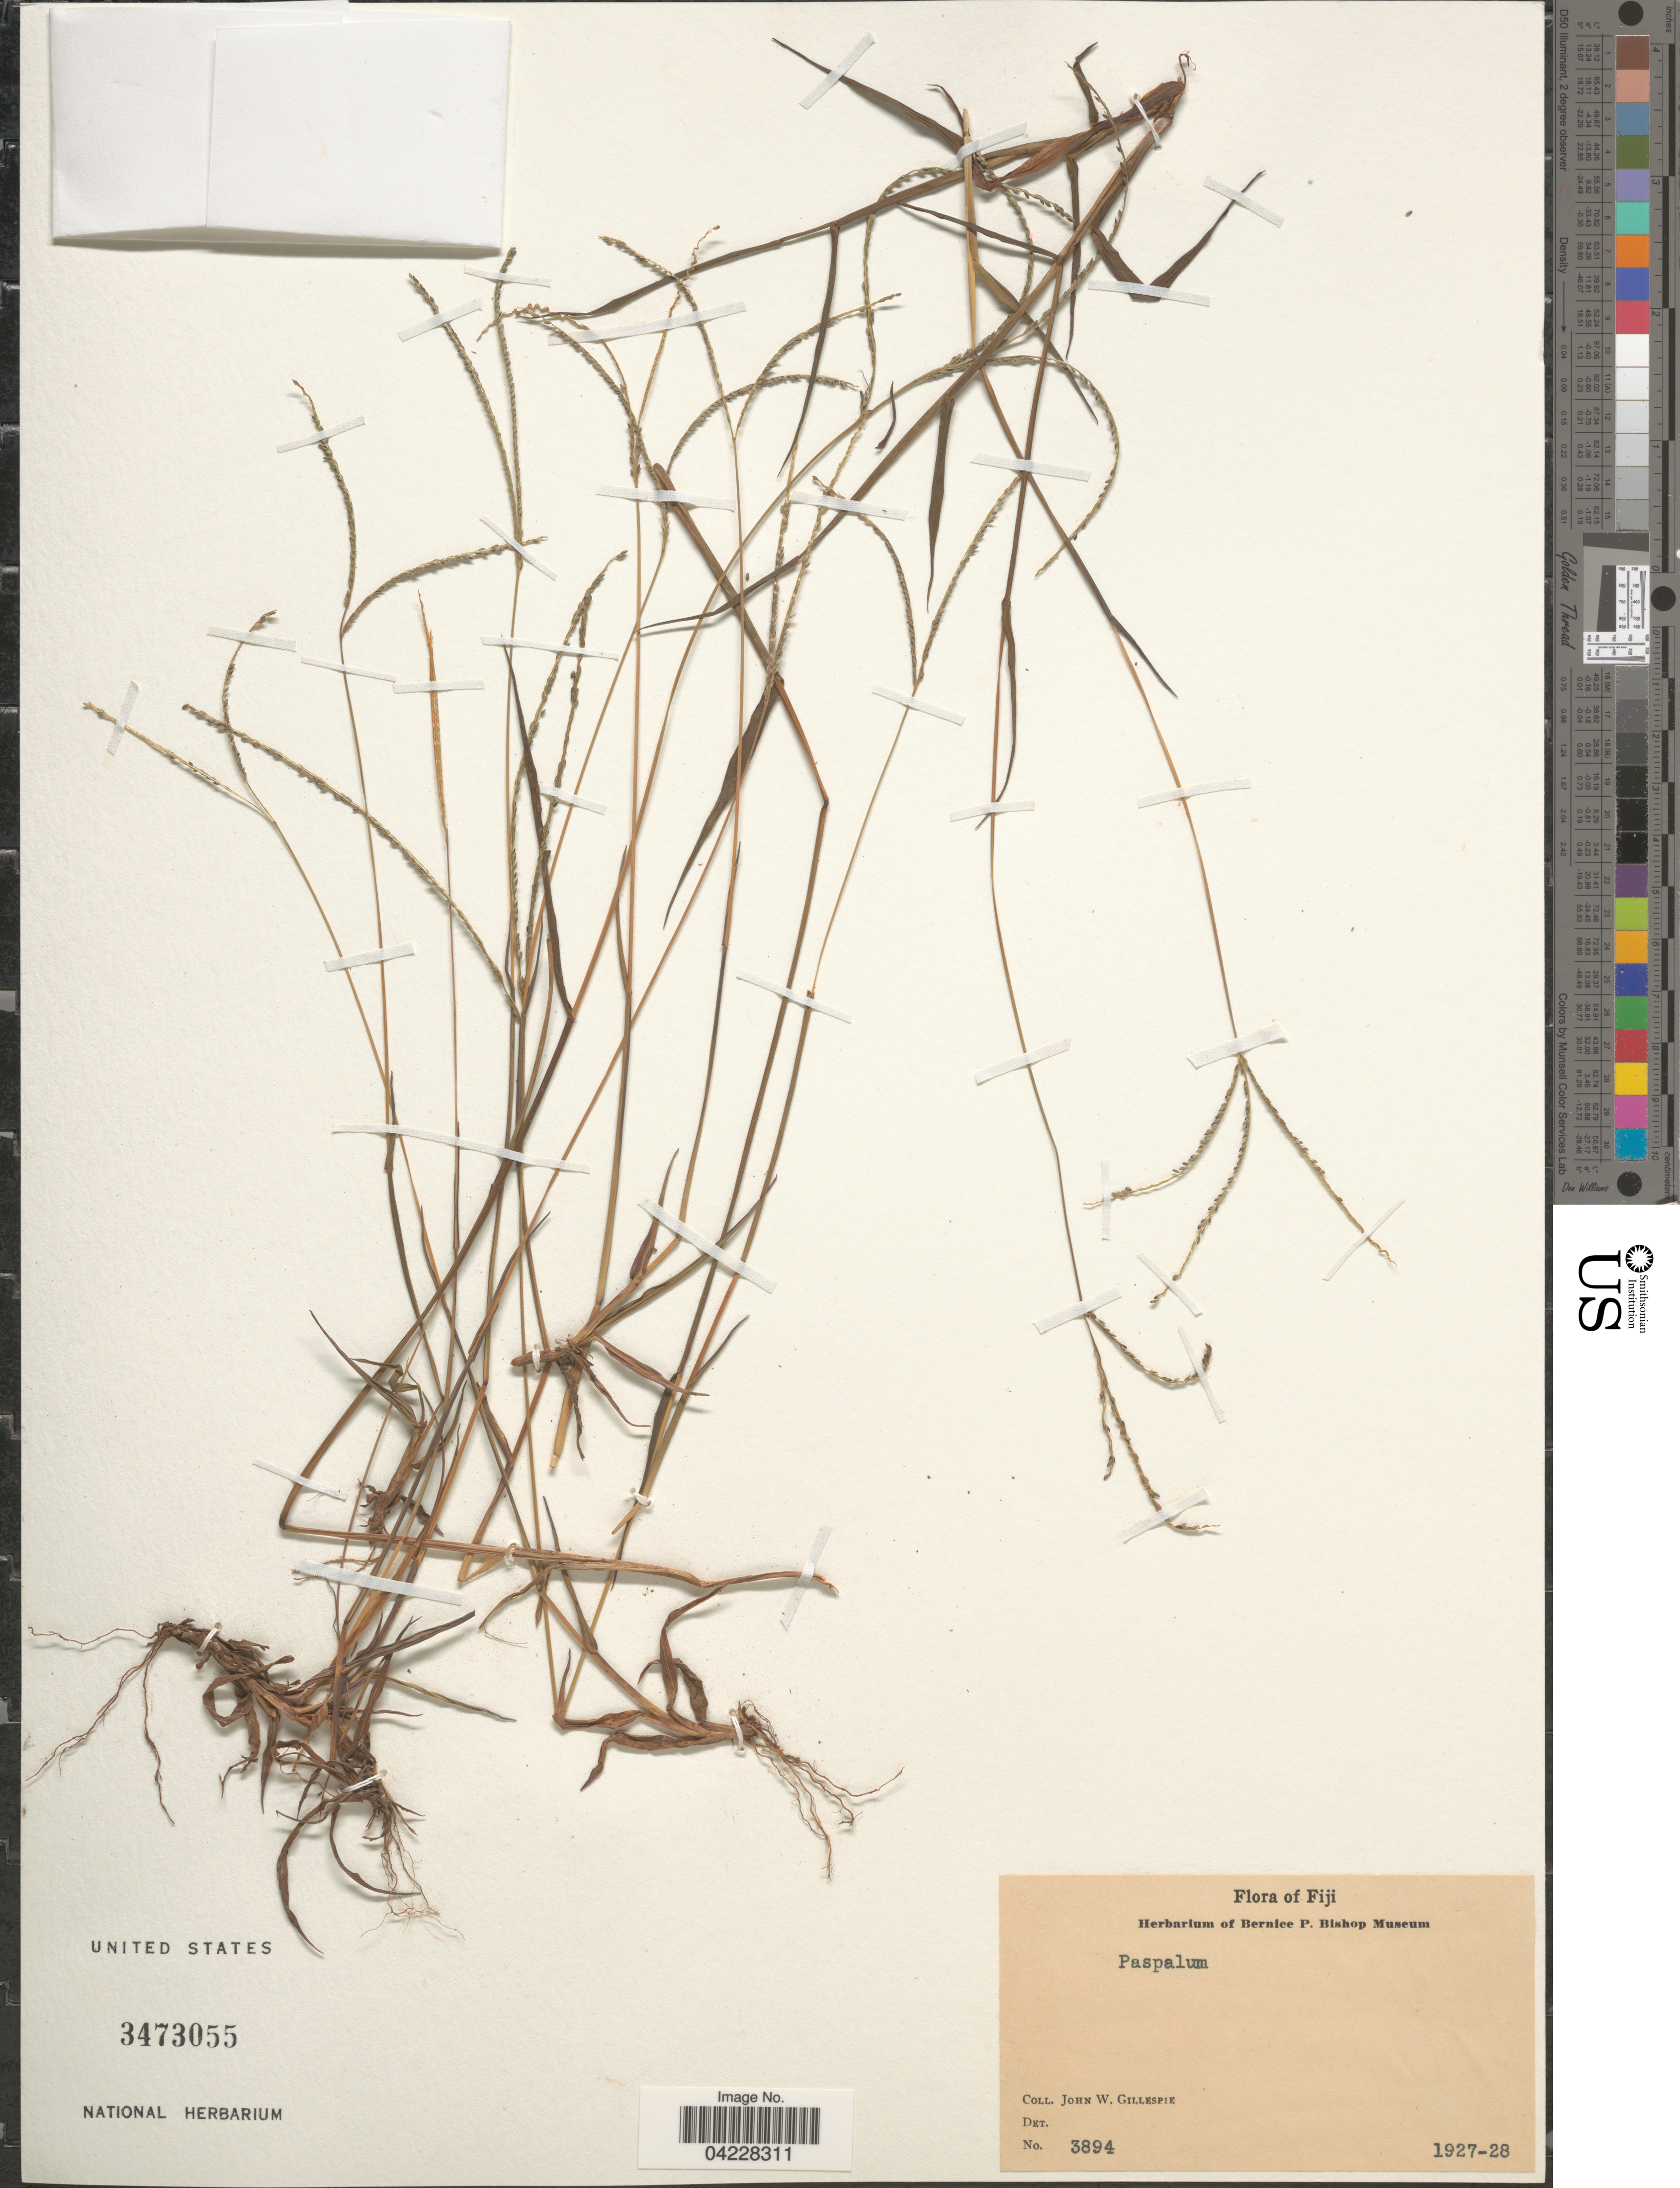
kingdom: Plantae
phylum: Tracheophyta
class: Liliopsida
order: Poales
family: Poaceae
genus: Paspalum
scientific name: Paspalum sp.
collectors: J. W. Gillespie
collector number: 3894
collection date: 1927/1928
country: Fiji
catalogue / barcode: US 3473055